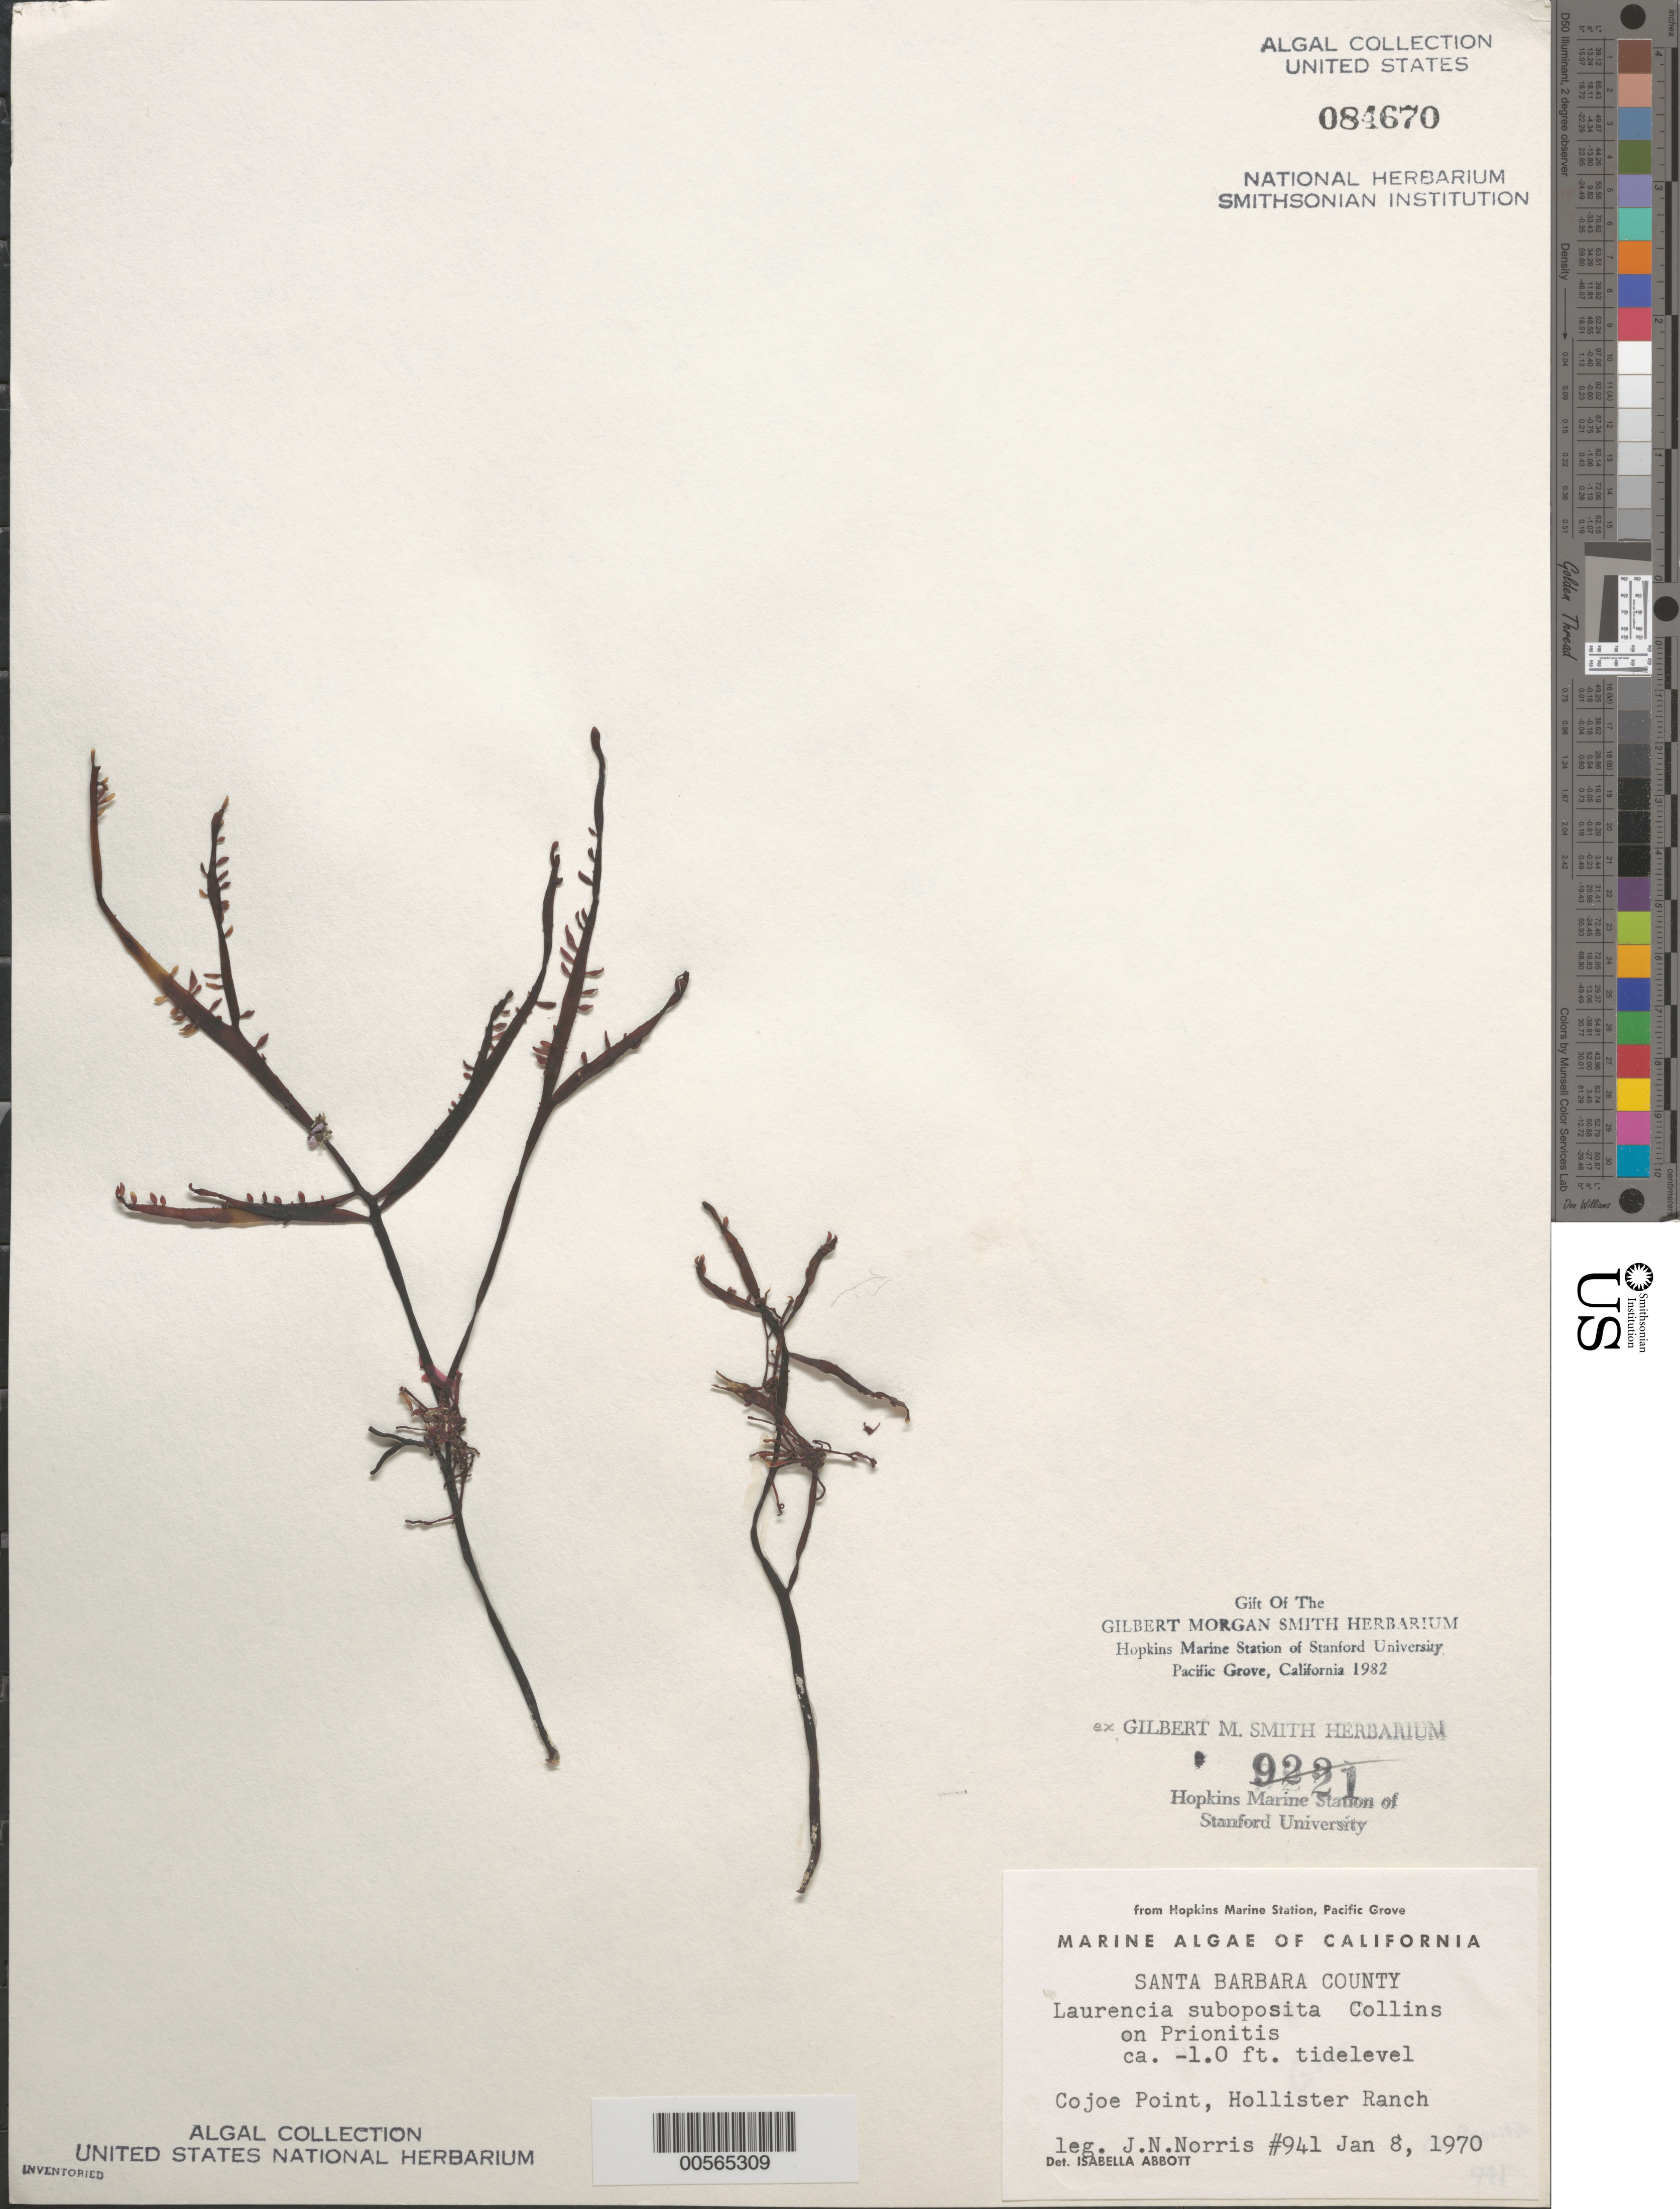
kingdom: Plantae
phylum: Rhodophyta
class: Florideophyceae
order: Ceramiales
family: Rhodomelaceae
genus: Laurencia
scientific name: Laurencia subopposita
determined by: Abbott, Isabella A.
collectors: J. N. Norris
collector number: JN-941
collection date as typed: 08 Jan 1970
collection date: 1970-01-08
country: United States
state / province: California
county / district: Santa Barbara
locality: Cojo Point, Hollister Ranch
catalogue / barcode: US 84670